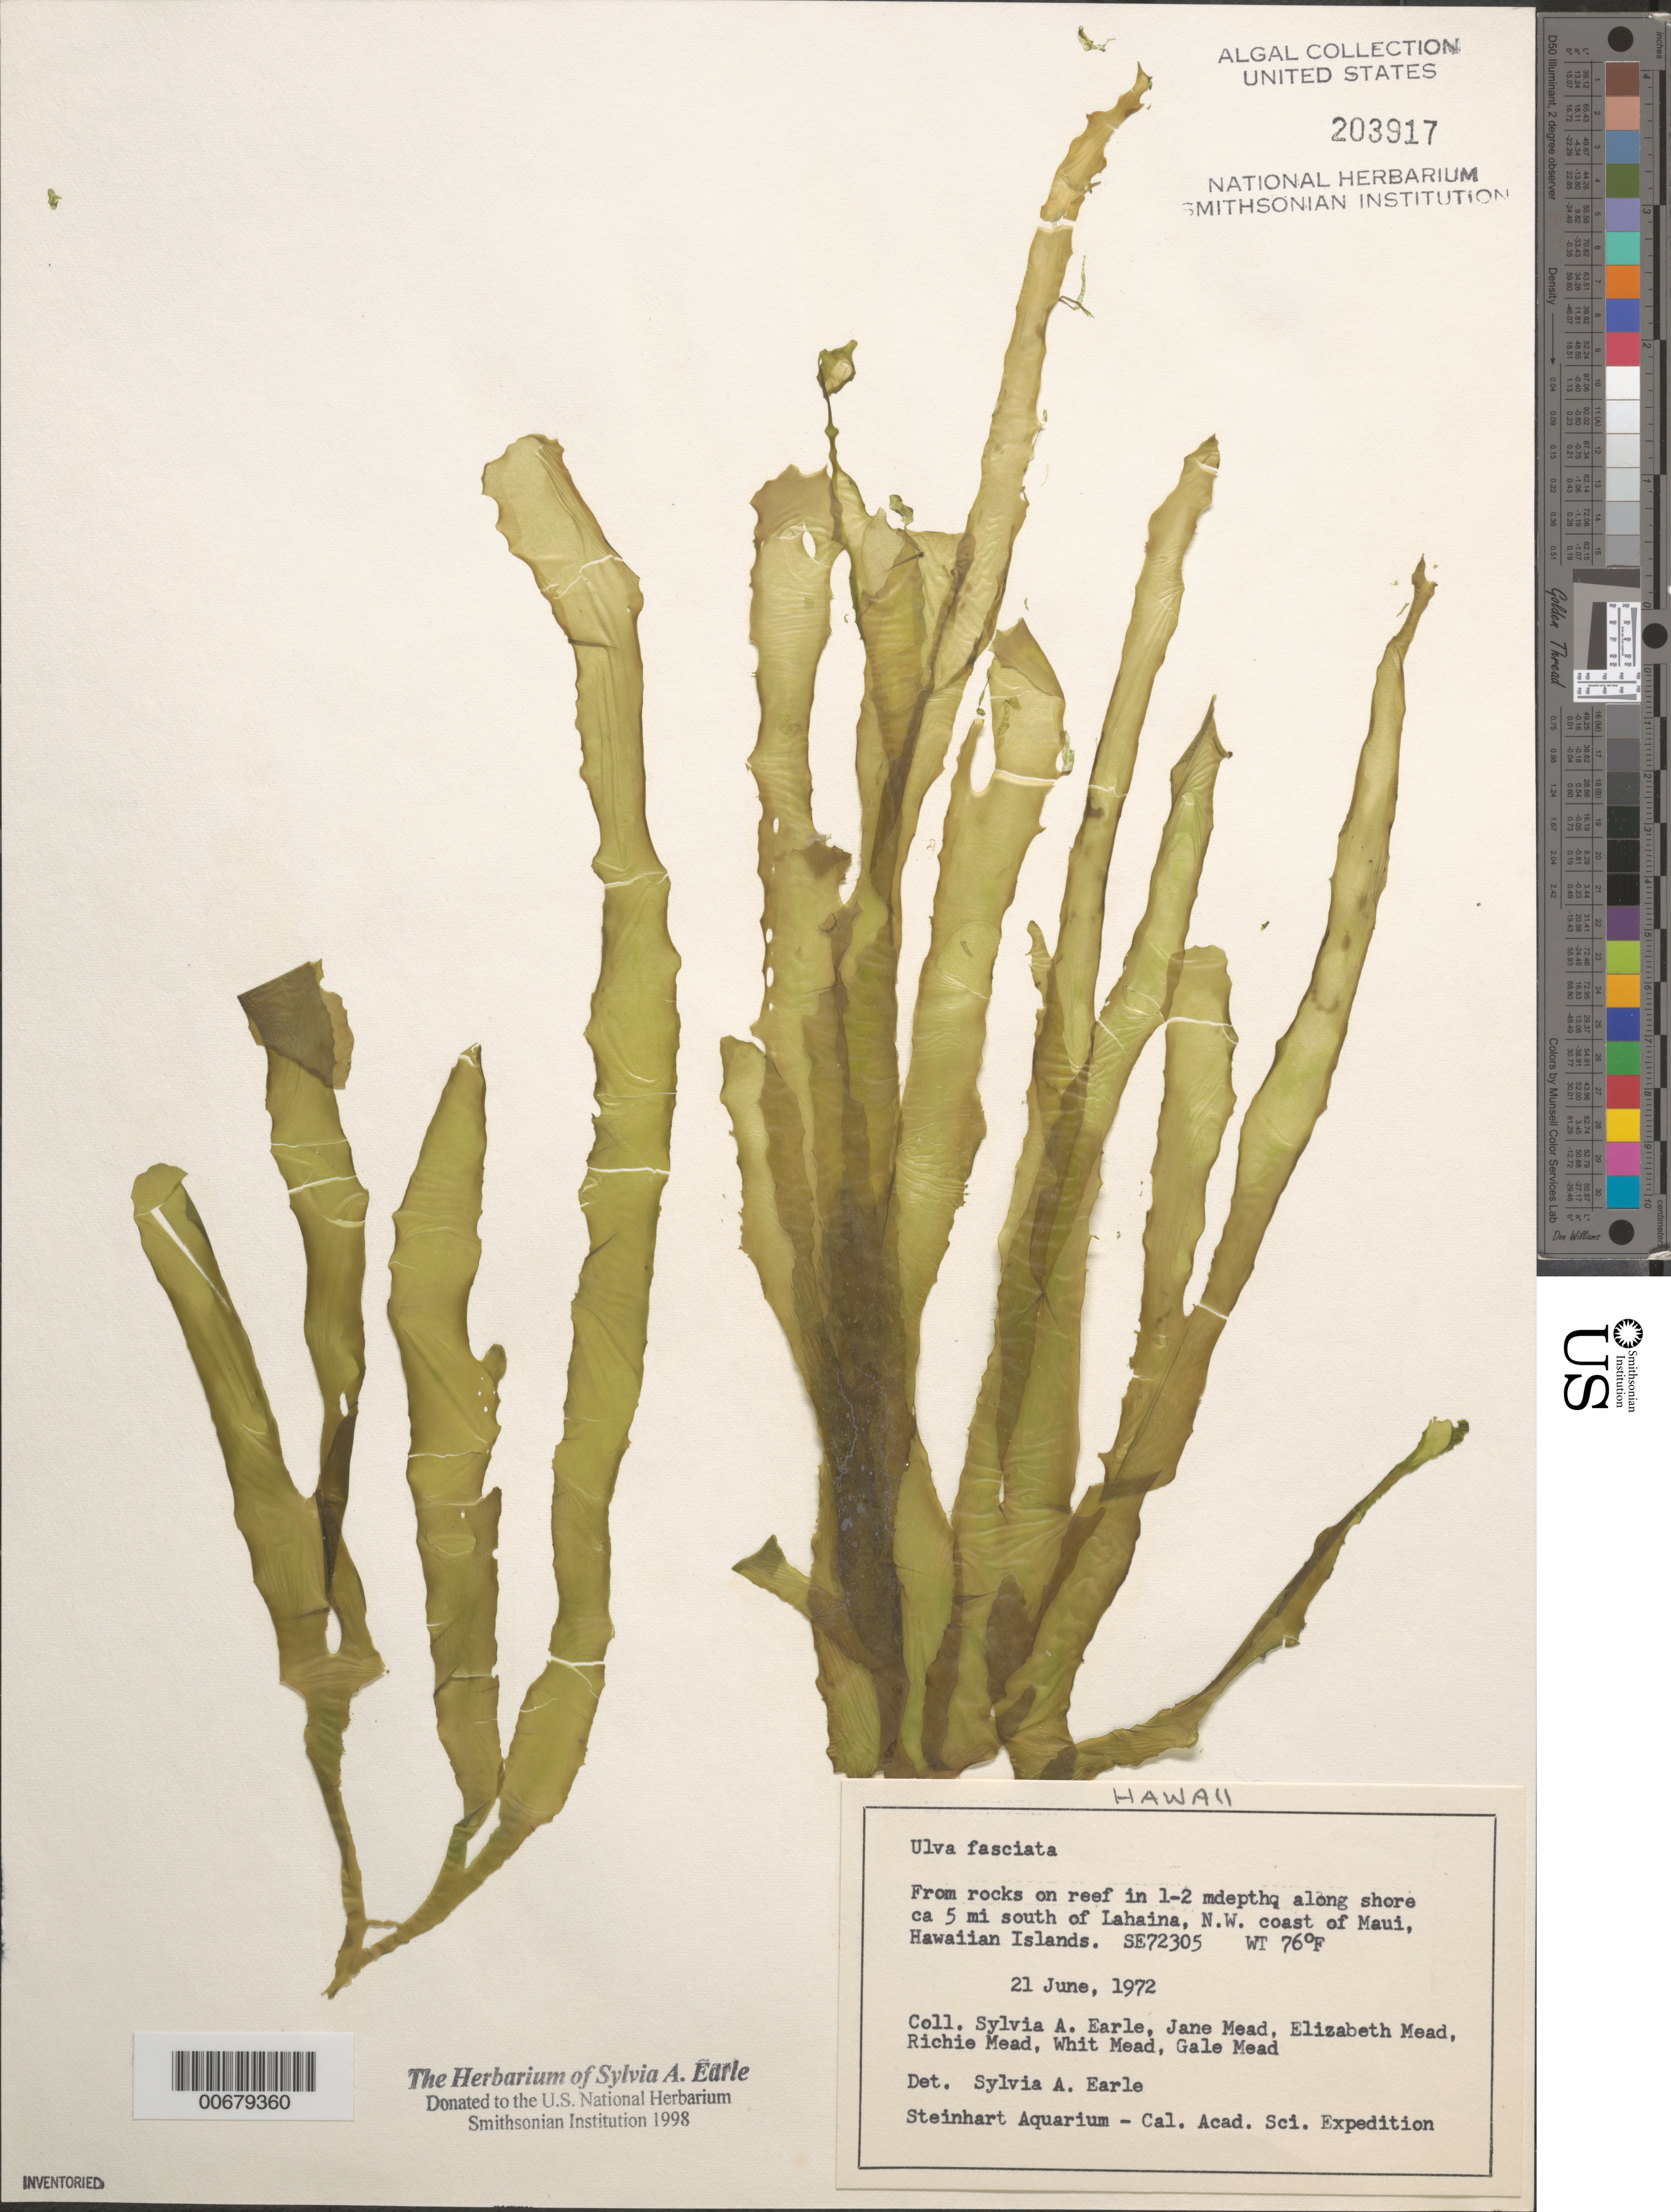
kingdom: Plantae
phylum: Chlorophyta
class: Ulvophyceae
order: Ulvales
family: Ulvaceae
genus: Ulva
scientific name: Ulva lactuca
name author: L.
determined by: Algae name updating Project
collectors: S. A. Earle, J. Mead, E. Mead, R. Mead, W. Mead & G. W. Mead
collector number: SE 72305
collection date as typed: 21 Jun 1972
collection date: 1972-06-21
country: United States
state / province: Hawaii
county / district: Maui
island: Maui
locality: Shore ca. 5 miles south of Lahaina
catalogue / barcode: US 203917